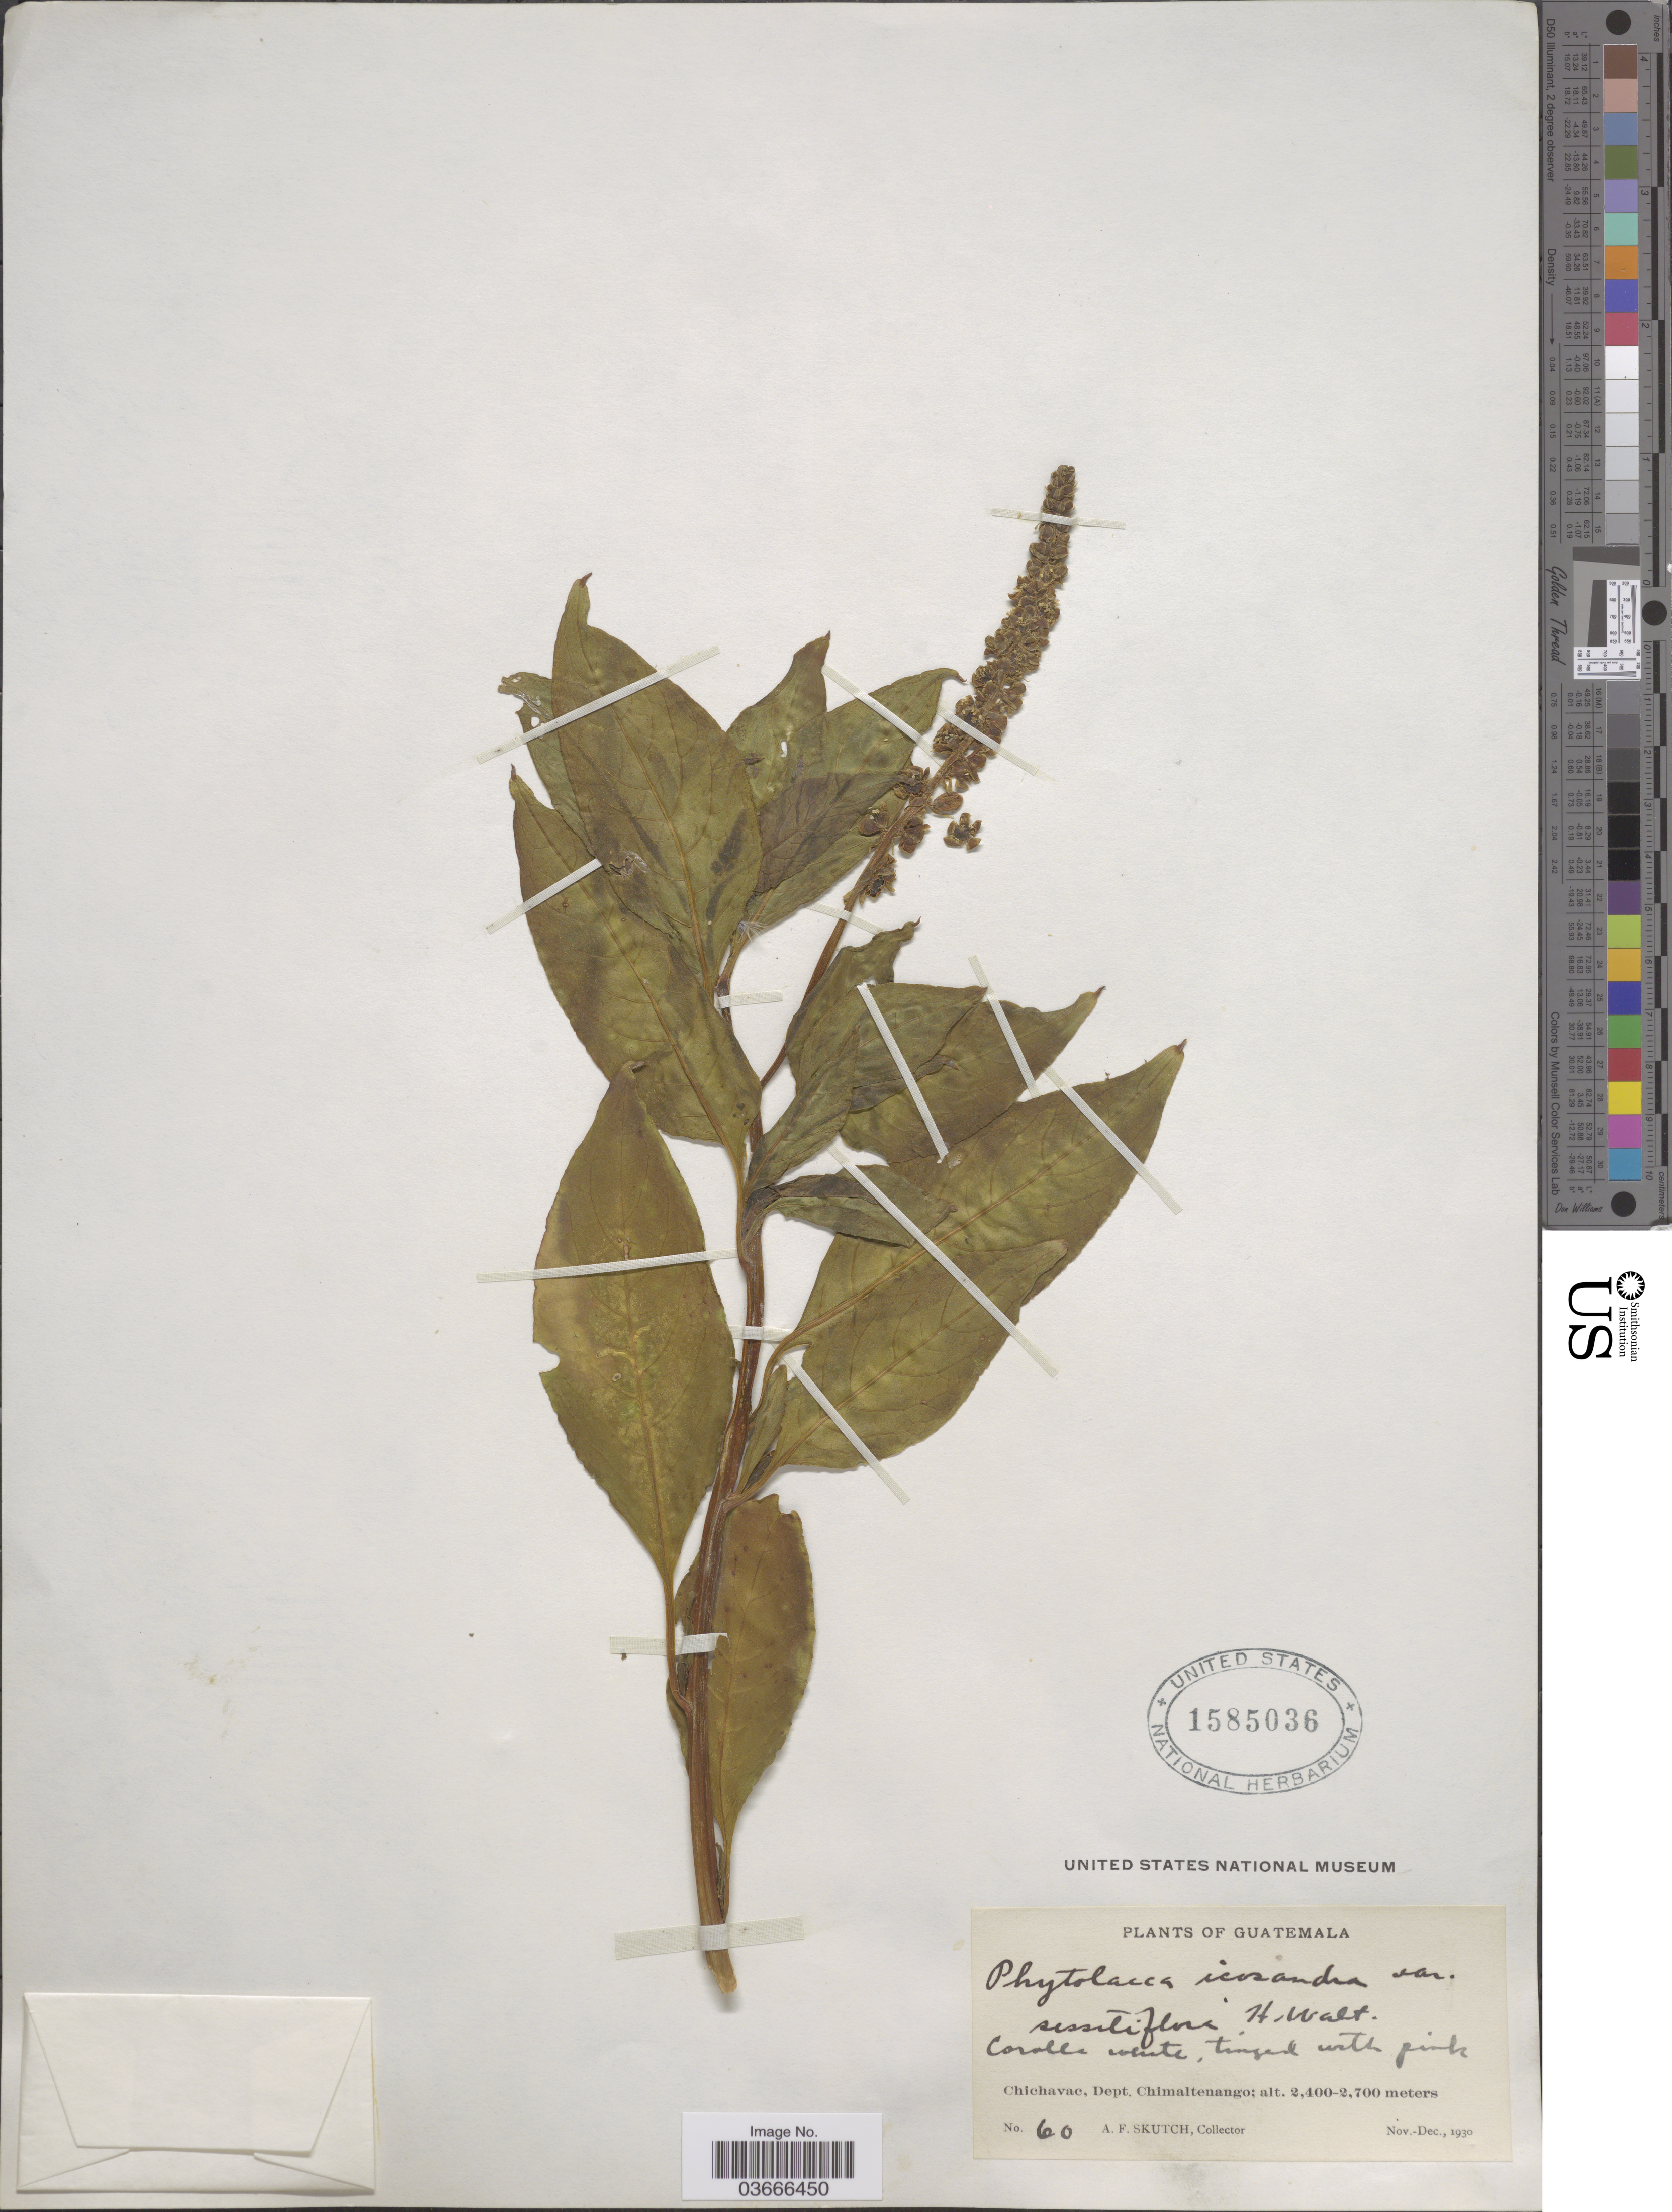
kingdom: Plantae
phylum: Tracheophyta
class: Magnoliopsida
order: Caryophyllales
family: Phytolaccaceae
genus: Phytolacca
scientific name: Phytolacca icosandra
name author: L.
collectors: A. F. Skutch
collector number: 60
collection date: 1930-11/1930-12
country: Guatemala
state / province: Chimaltenango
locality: Chichavac, Dept. Chimaltenango.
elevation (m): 2400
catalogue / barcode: US 1585036